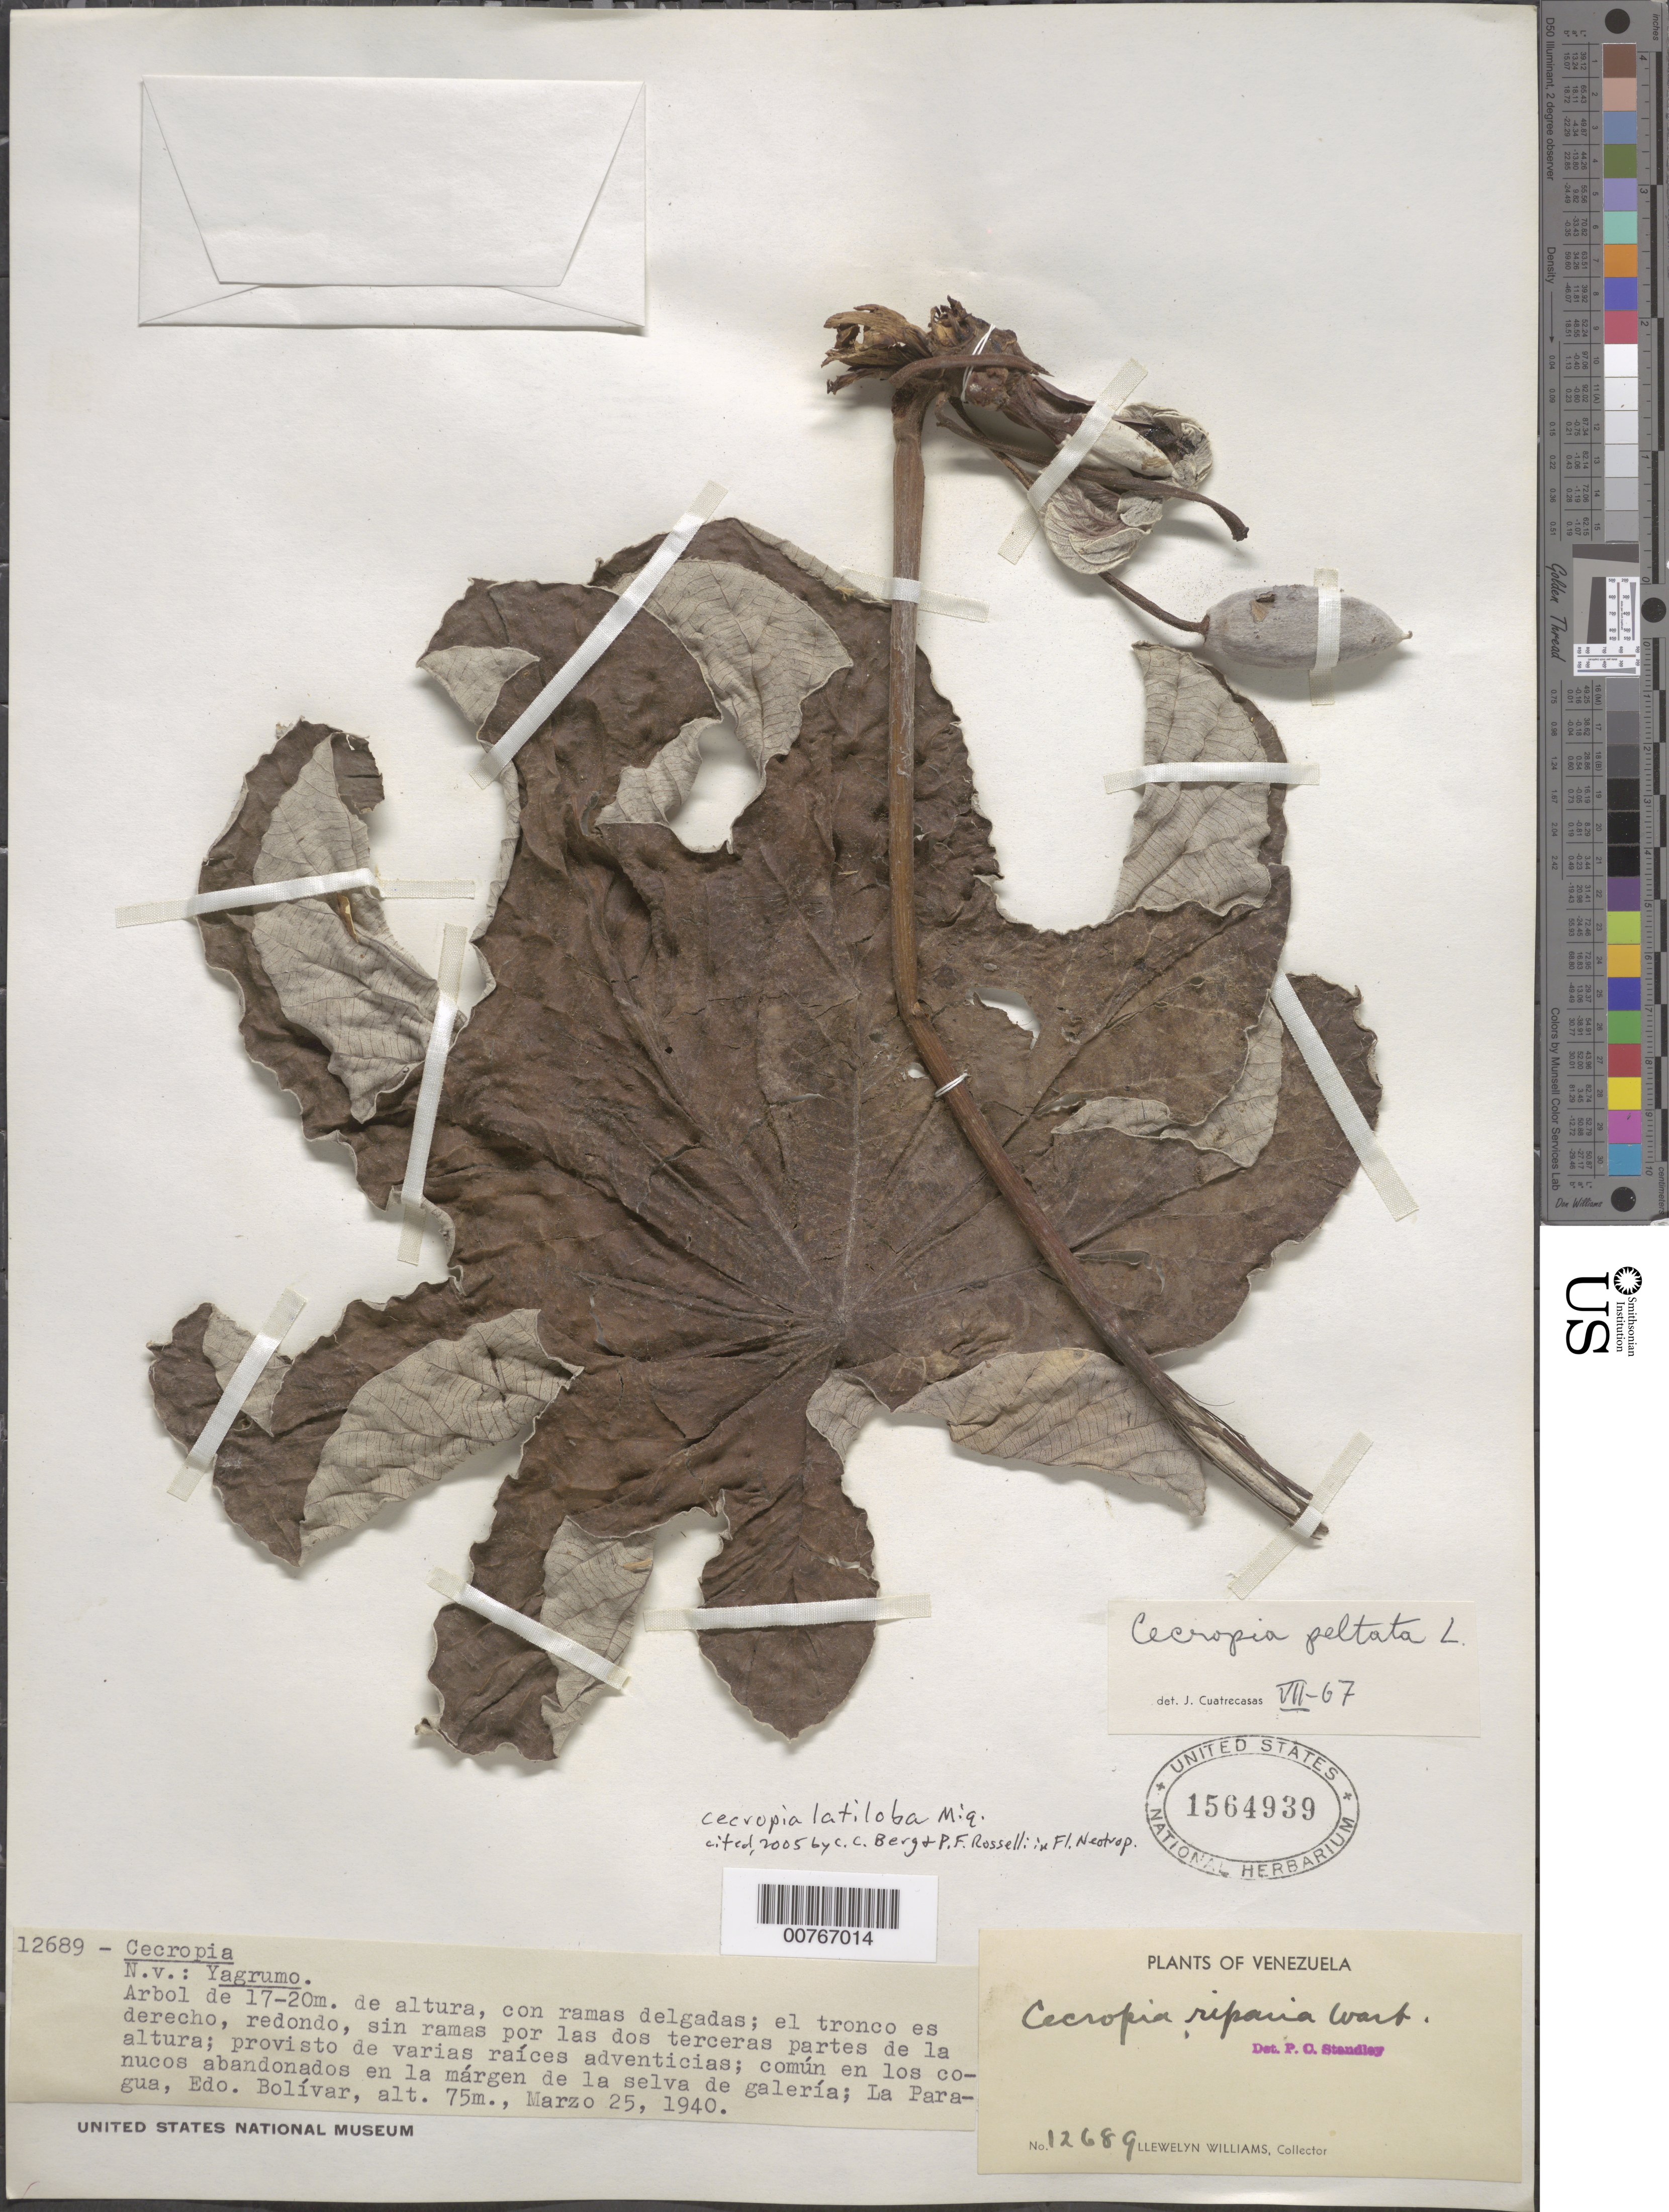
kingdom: Plantae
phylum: Tracheophyta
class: Magnoliopsida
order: Rosales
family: Urticaceae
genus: Cecropia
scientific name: Cecropia latiloba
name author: Miq.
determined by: Berg, C. C.; Rosselli, P. F.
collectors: Ll. Williams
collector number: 12689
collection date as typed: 25-Mar-40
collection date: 1940-03-25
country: Venezuela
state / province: Bolívar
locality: La Paragua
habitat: Conucos abandonados en la márgen de la selva de galería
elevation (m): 75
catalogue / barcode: US 1564939